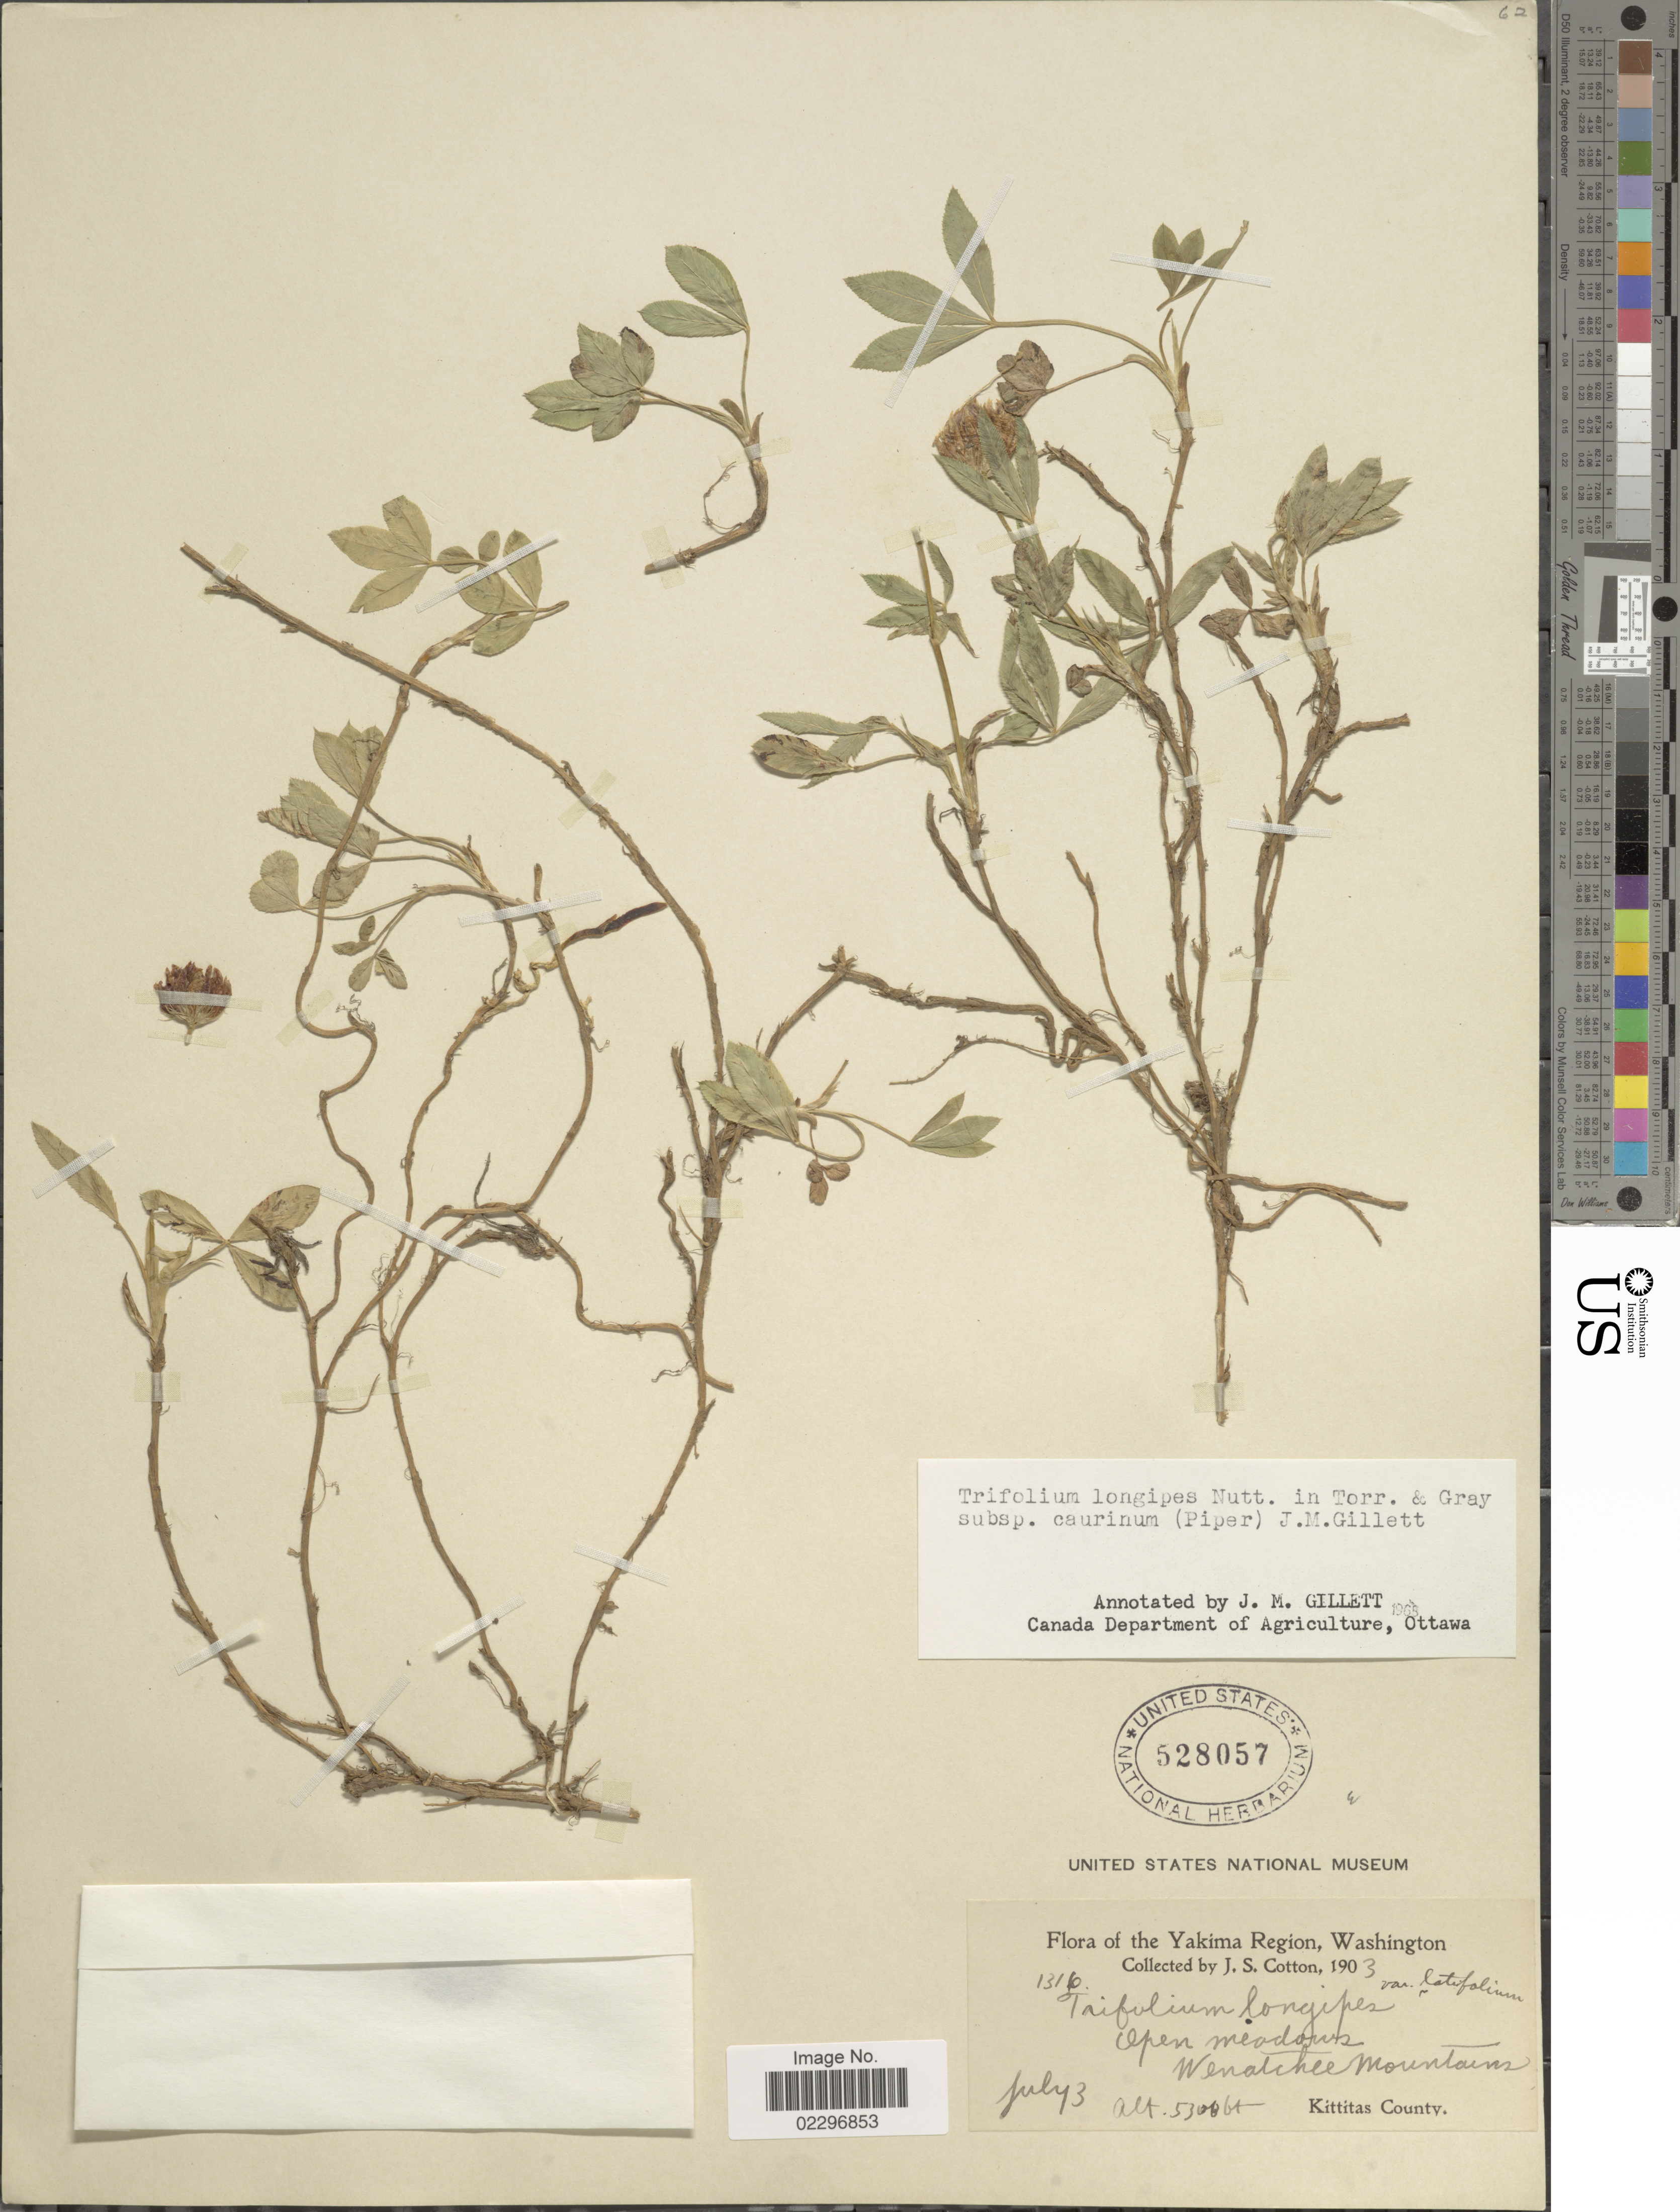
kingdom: Plantae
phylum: Tracheophyta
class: Magnoliopsida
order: Fabales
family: Fabaceae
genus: Trifolium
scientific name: Trifolium longipes subsp. caurinum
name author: (Piper) J.M. Gillett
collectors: J. S. Cotton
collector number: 1316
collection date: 1903-07-03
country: United States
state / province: Washington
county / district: Kittitas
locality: The Yakima Region, Open meadows, Wenatchee Mountains, Kittitas County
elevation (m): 1615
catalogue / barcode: US 528057